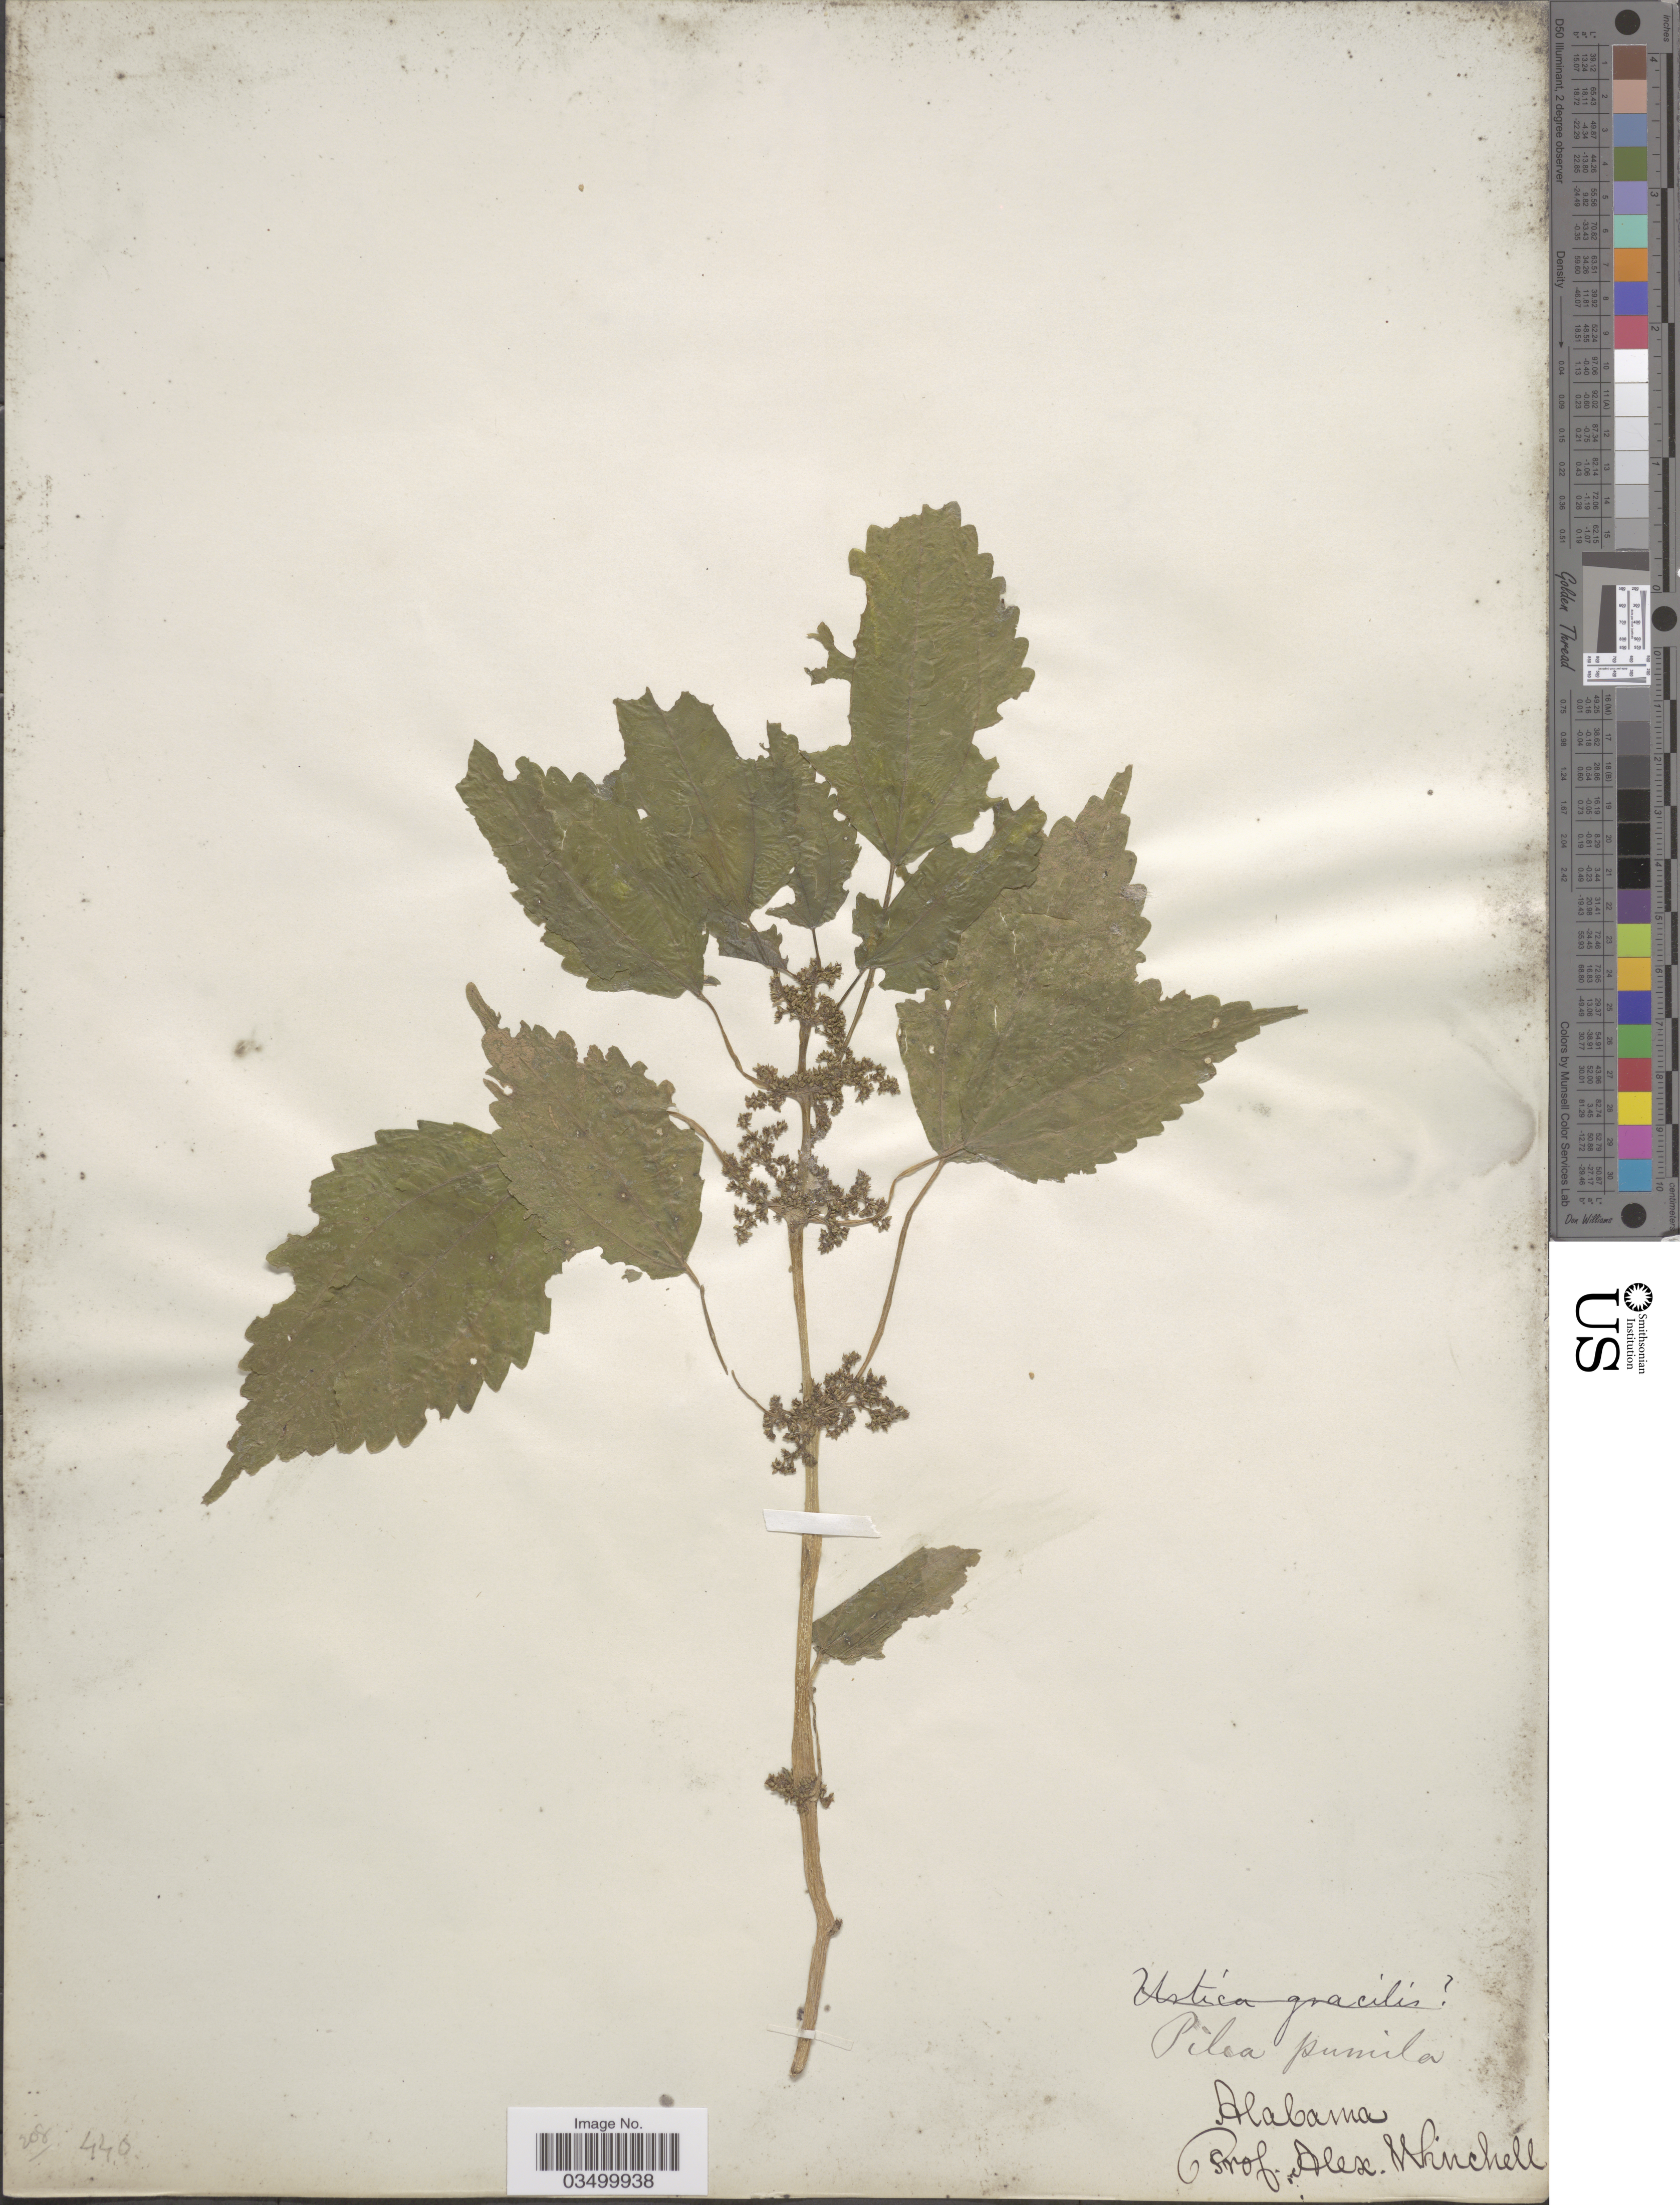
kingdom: Plantae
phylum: Tracheophyta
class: Magnoliopsida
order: Rosales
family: Urticaceae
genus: Pilea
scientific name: Pilea pumila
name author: (L.) A. Gray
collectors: A. Winchell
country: United States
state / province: Alabama